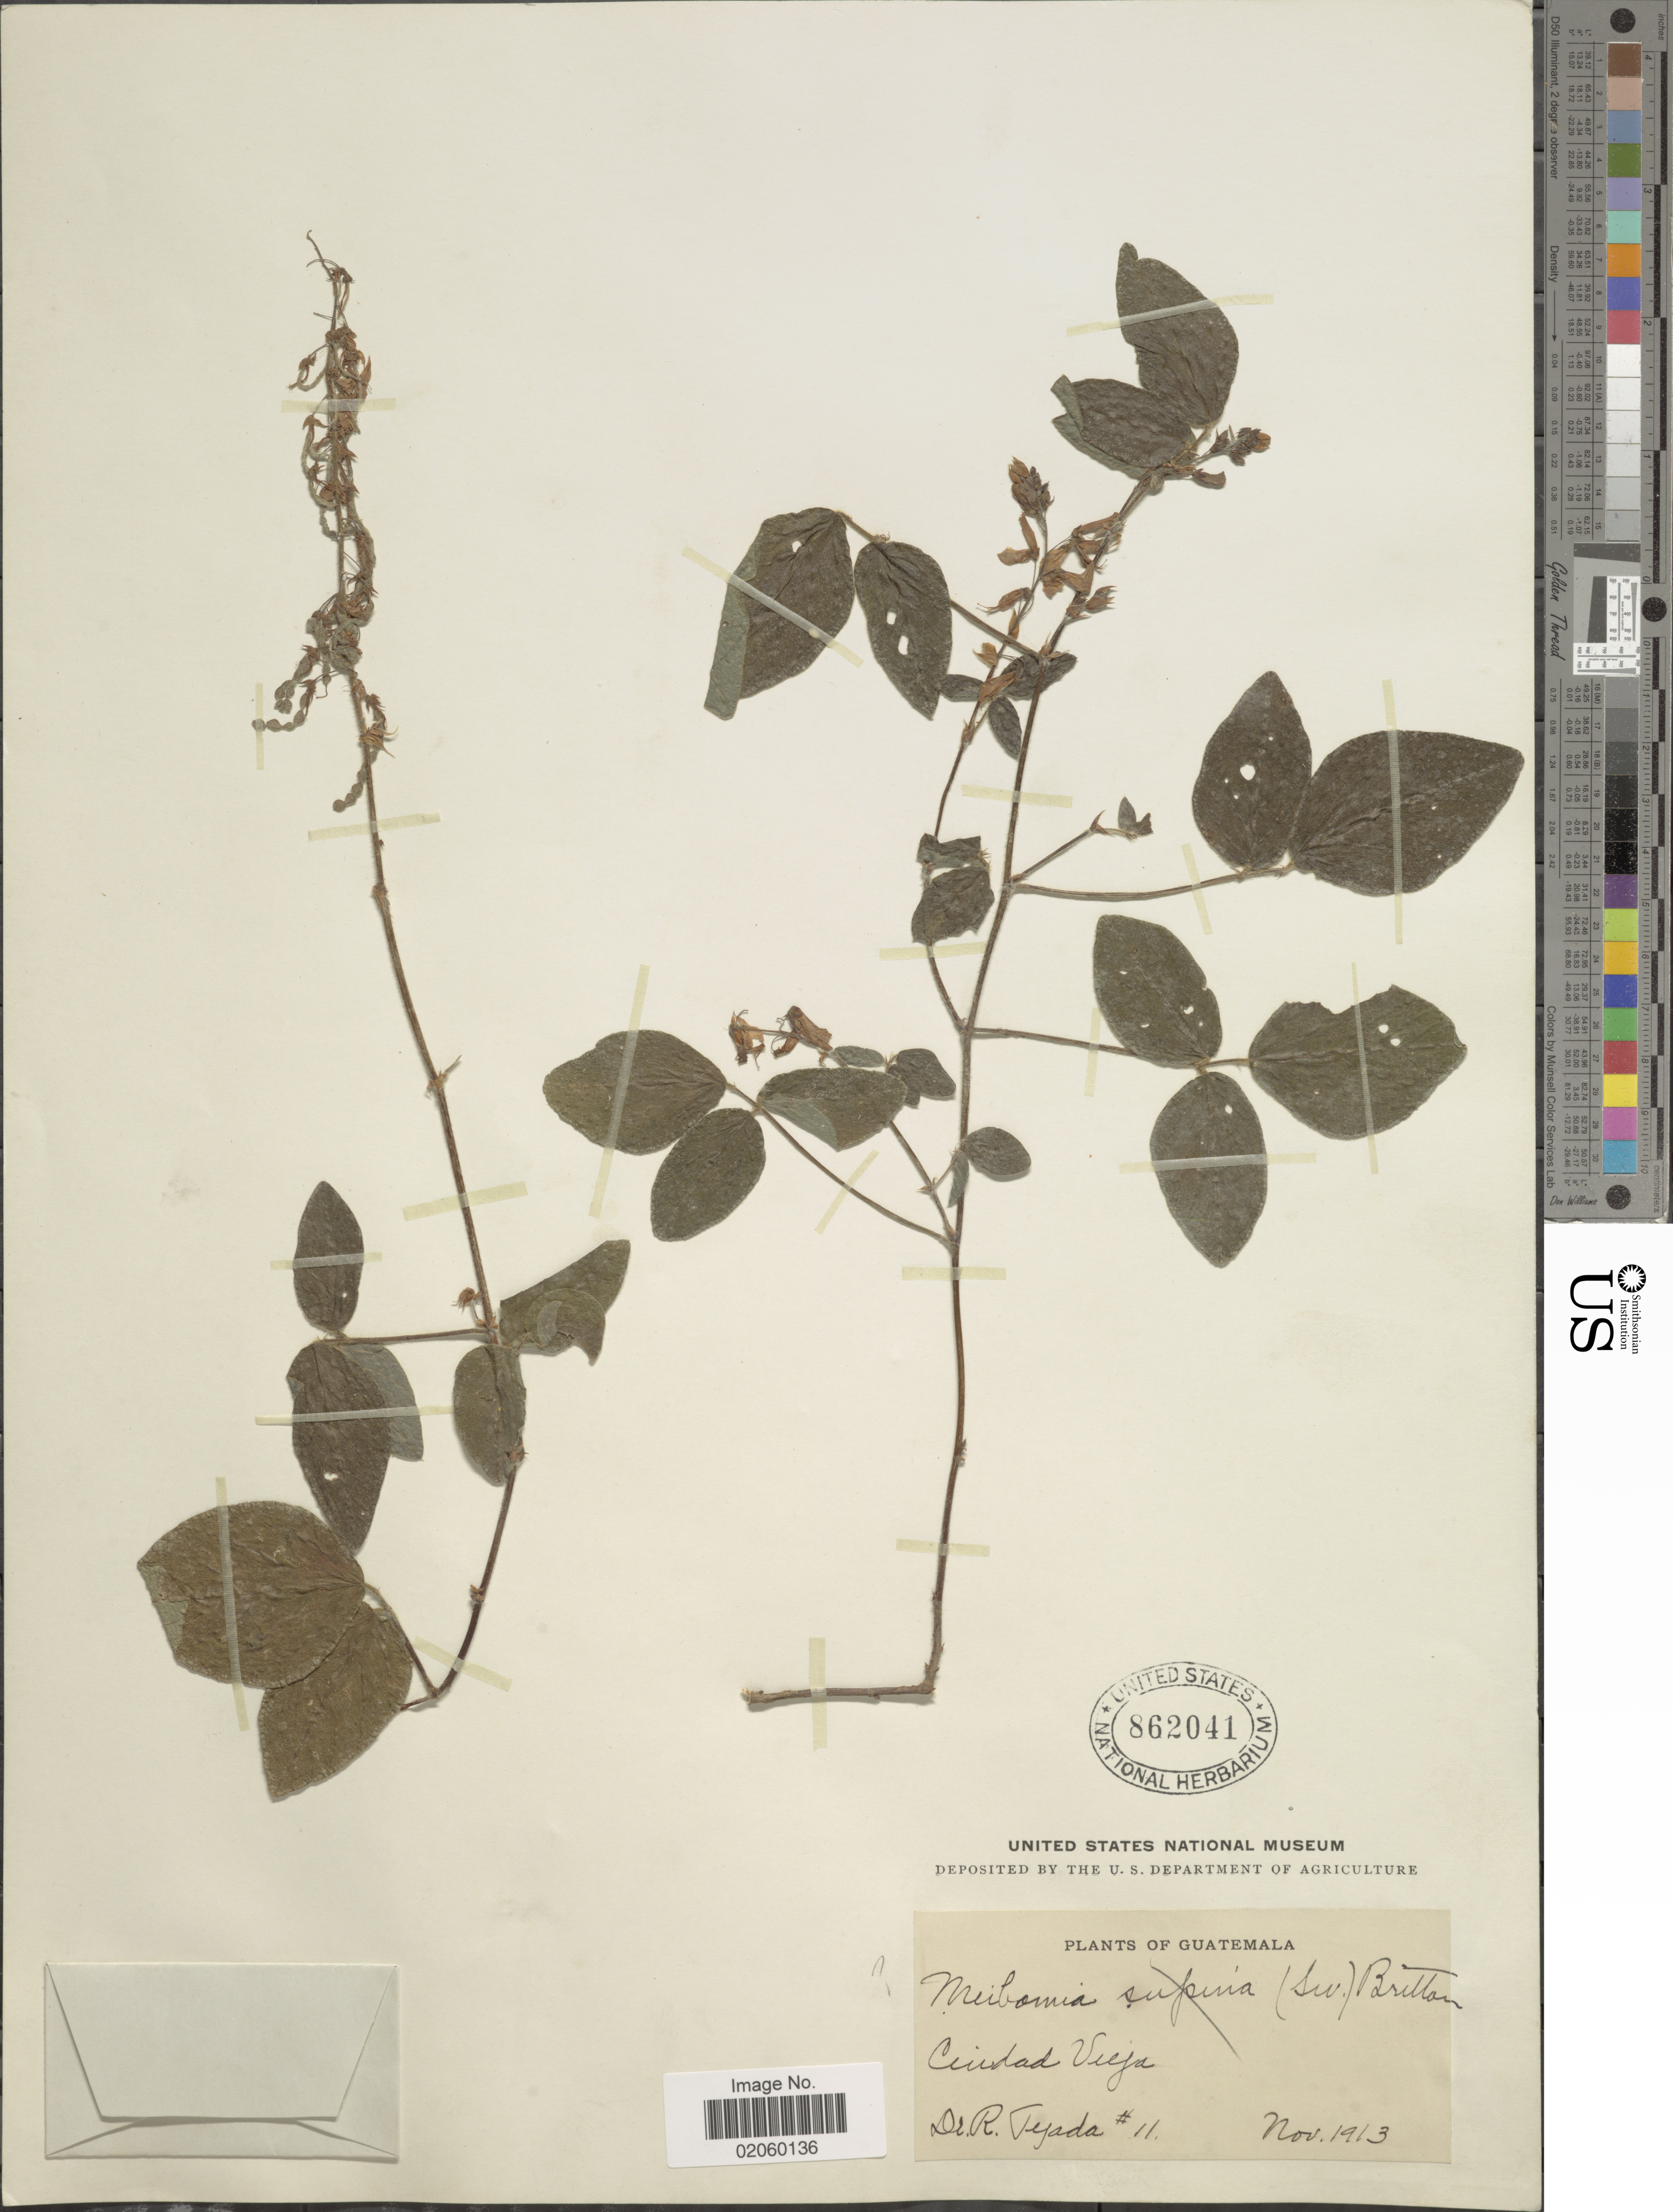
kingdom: Plantae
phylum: Tracheophyta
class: Magnoliopsida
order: Fabales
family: Fabaceae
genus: Desmodium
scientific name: Desmodium sp.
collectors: R. Tejada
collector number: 11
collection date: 1913-11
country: Guatemala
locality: Cuidad Vieja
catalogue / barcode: US 862041